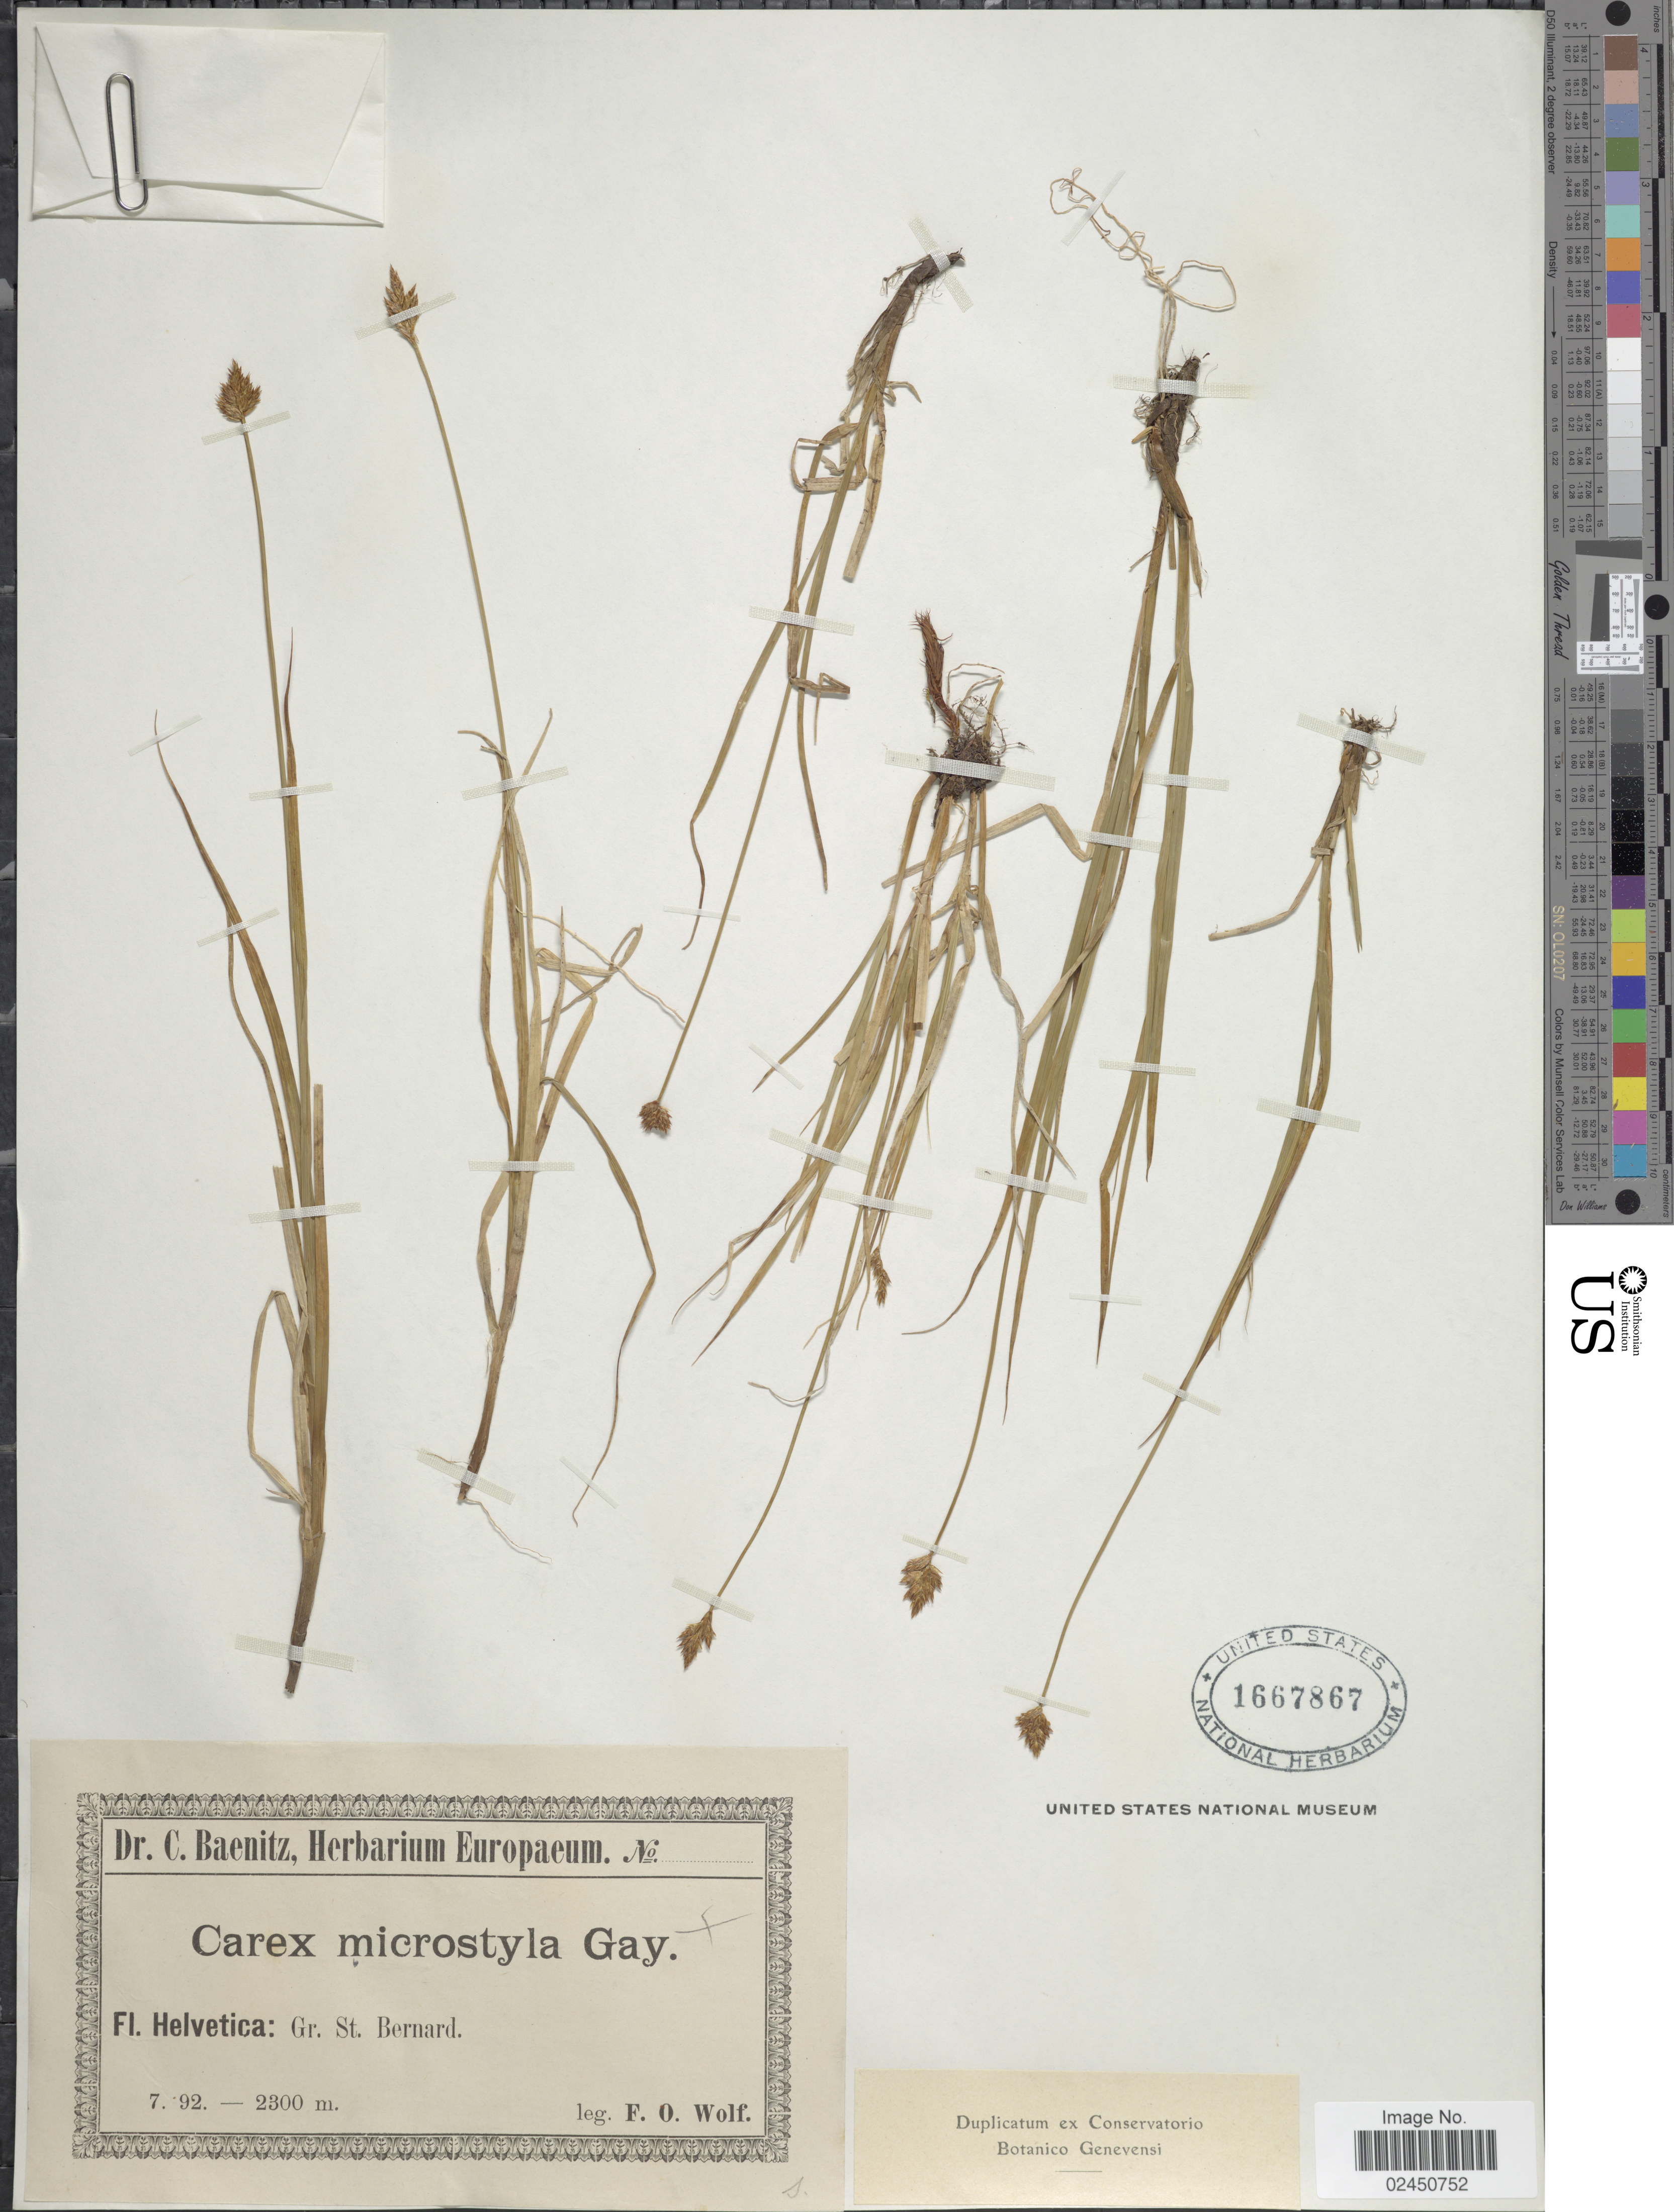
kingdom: Plantae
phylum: Tracheophyta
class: Liliopsida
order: Poales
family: Cyperaceae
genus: Carex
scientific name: Carex x microstyla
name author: J. Gay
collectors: F. Wolf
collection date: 1892-07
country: Switzerland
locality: Helvetica, Gr. St. Bernard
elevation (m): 2300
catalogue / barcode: US 1667867